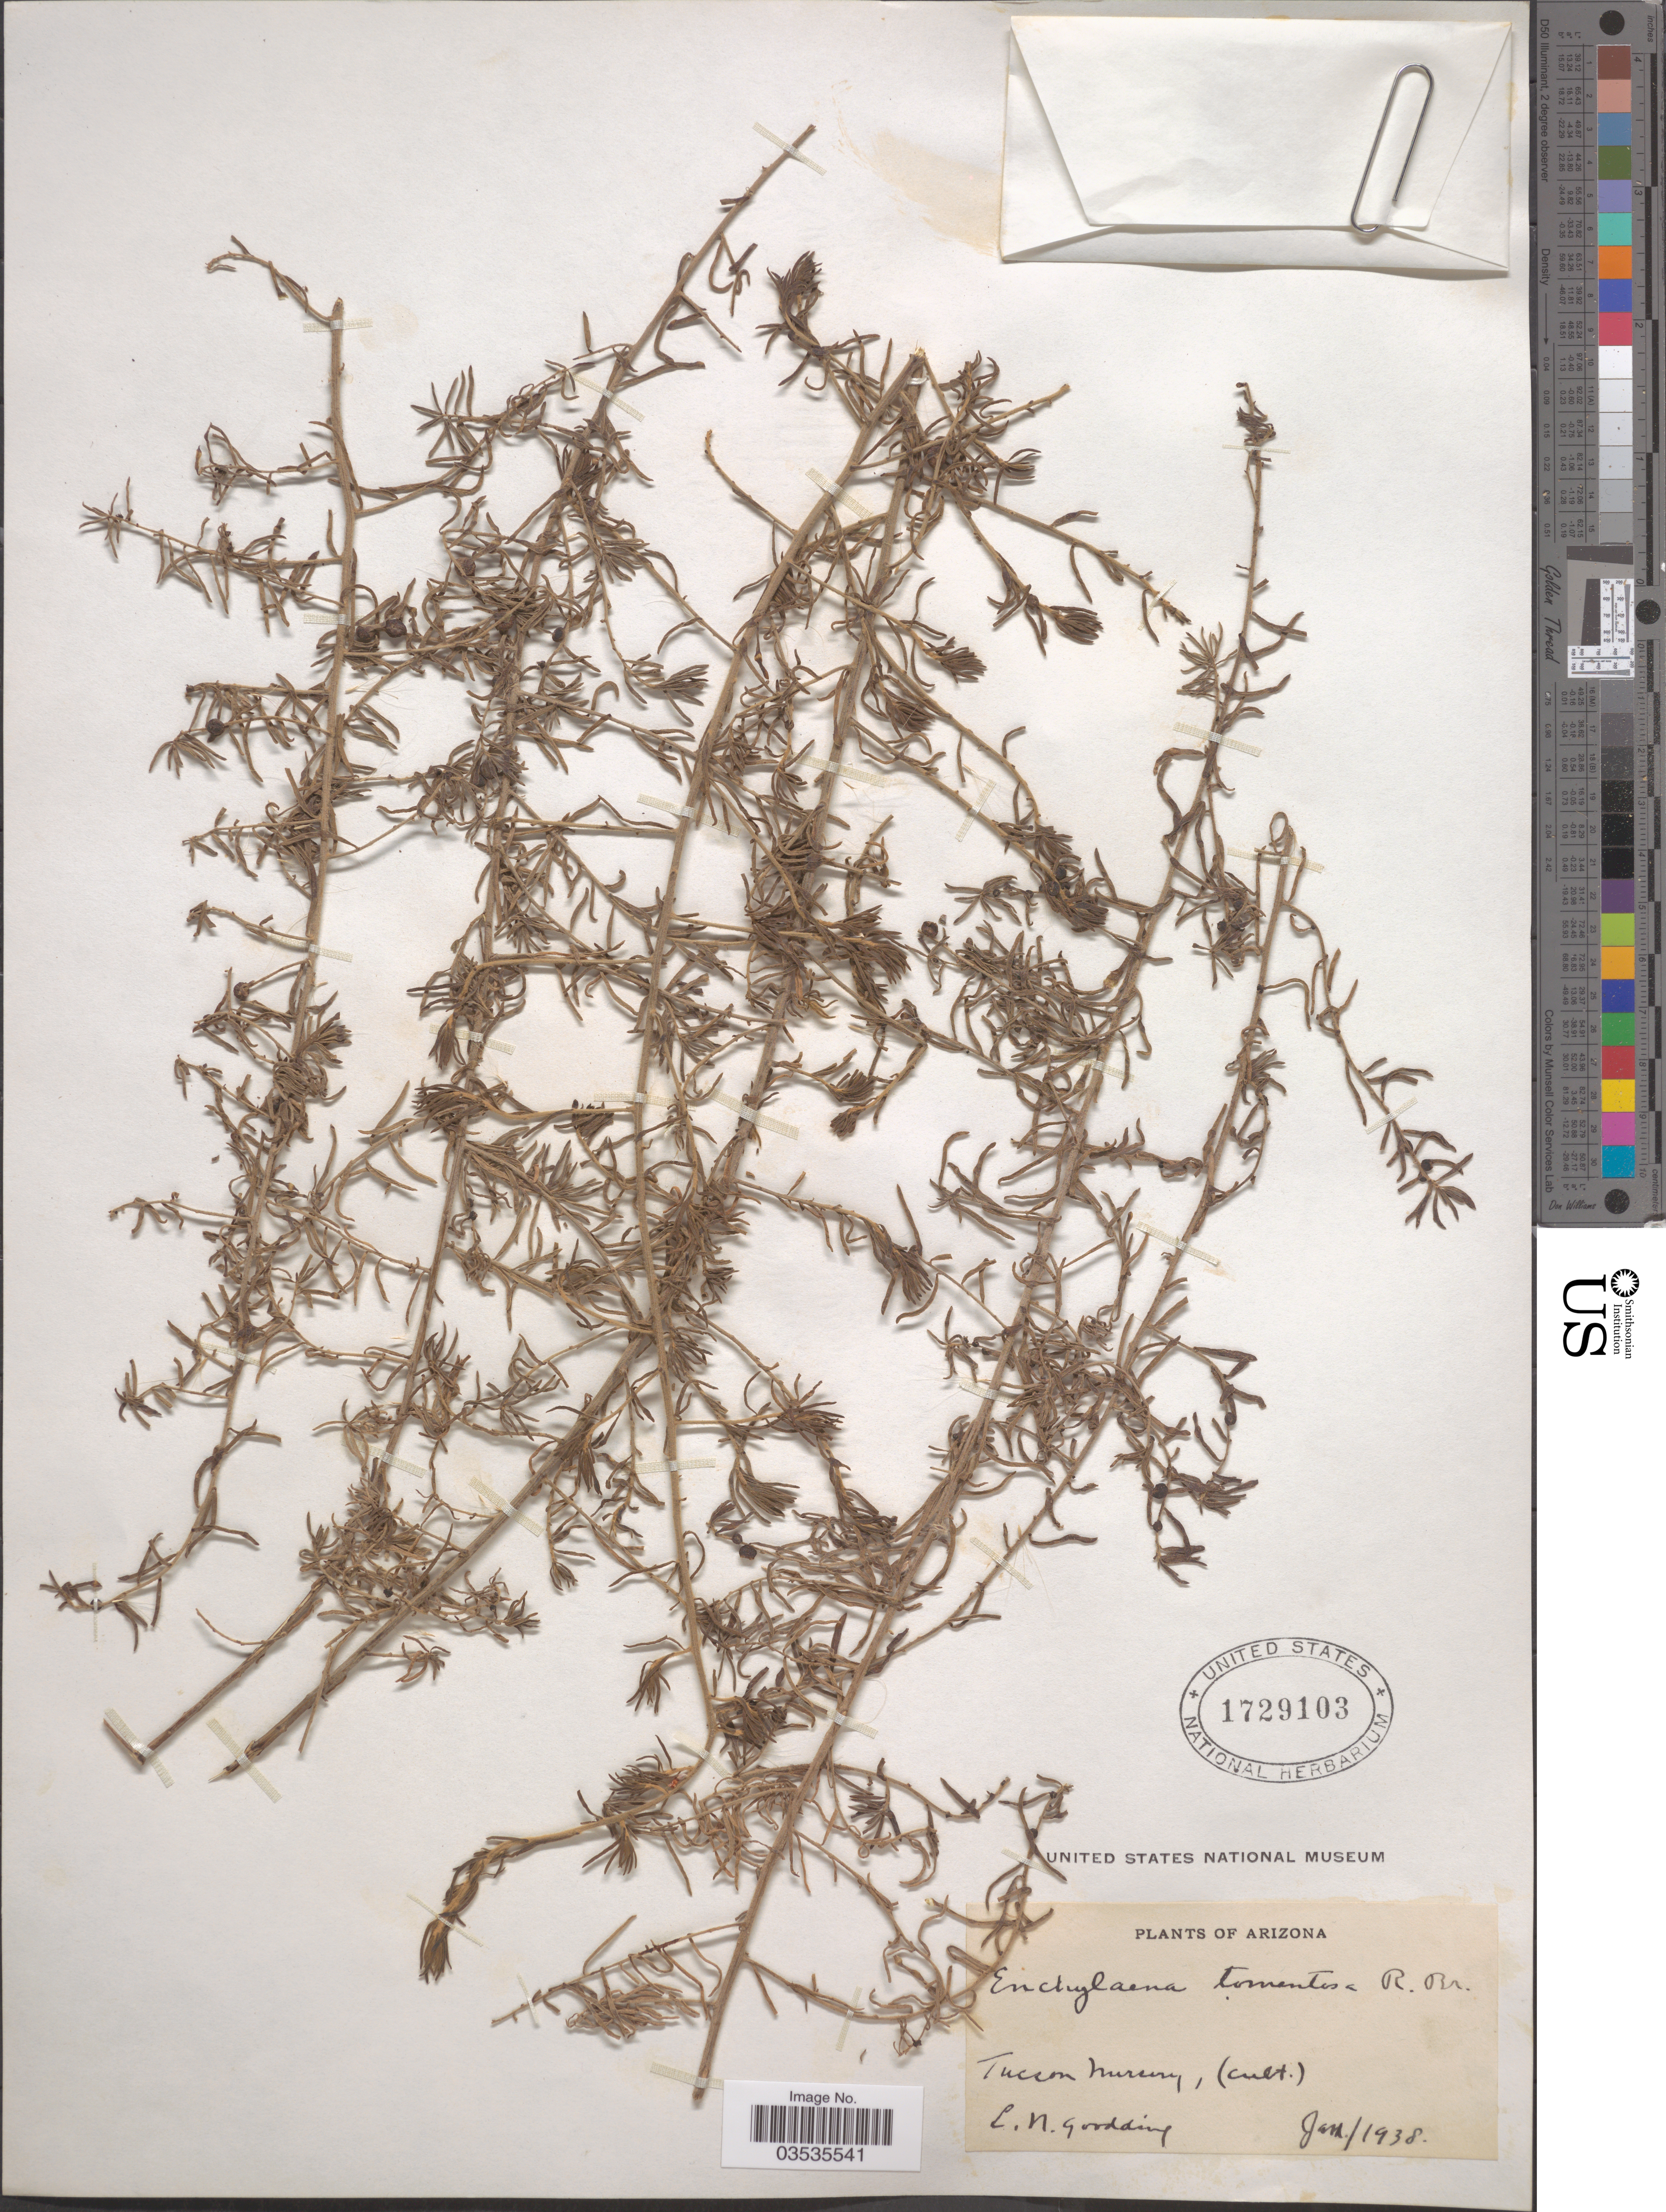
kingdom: Plantae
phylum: Tracheophyta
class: Magnoliopsida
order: Caryophyllales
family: Amaranthaceae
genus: Enchylaena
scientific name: Enchylaena tomentosa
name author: R. Br.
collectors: L. N. Goodding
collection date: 1938-01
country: United States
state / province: Arizona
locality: Tucson Nursery.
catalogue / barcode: US 1729103